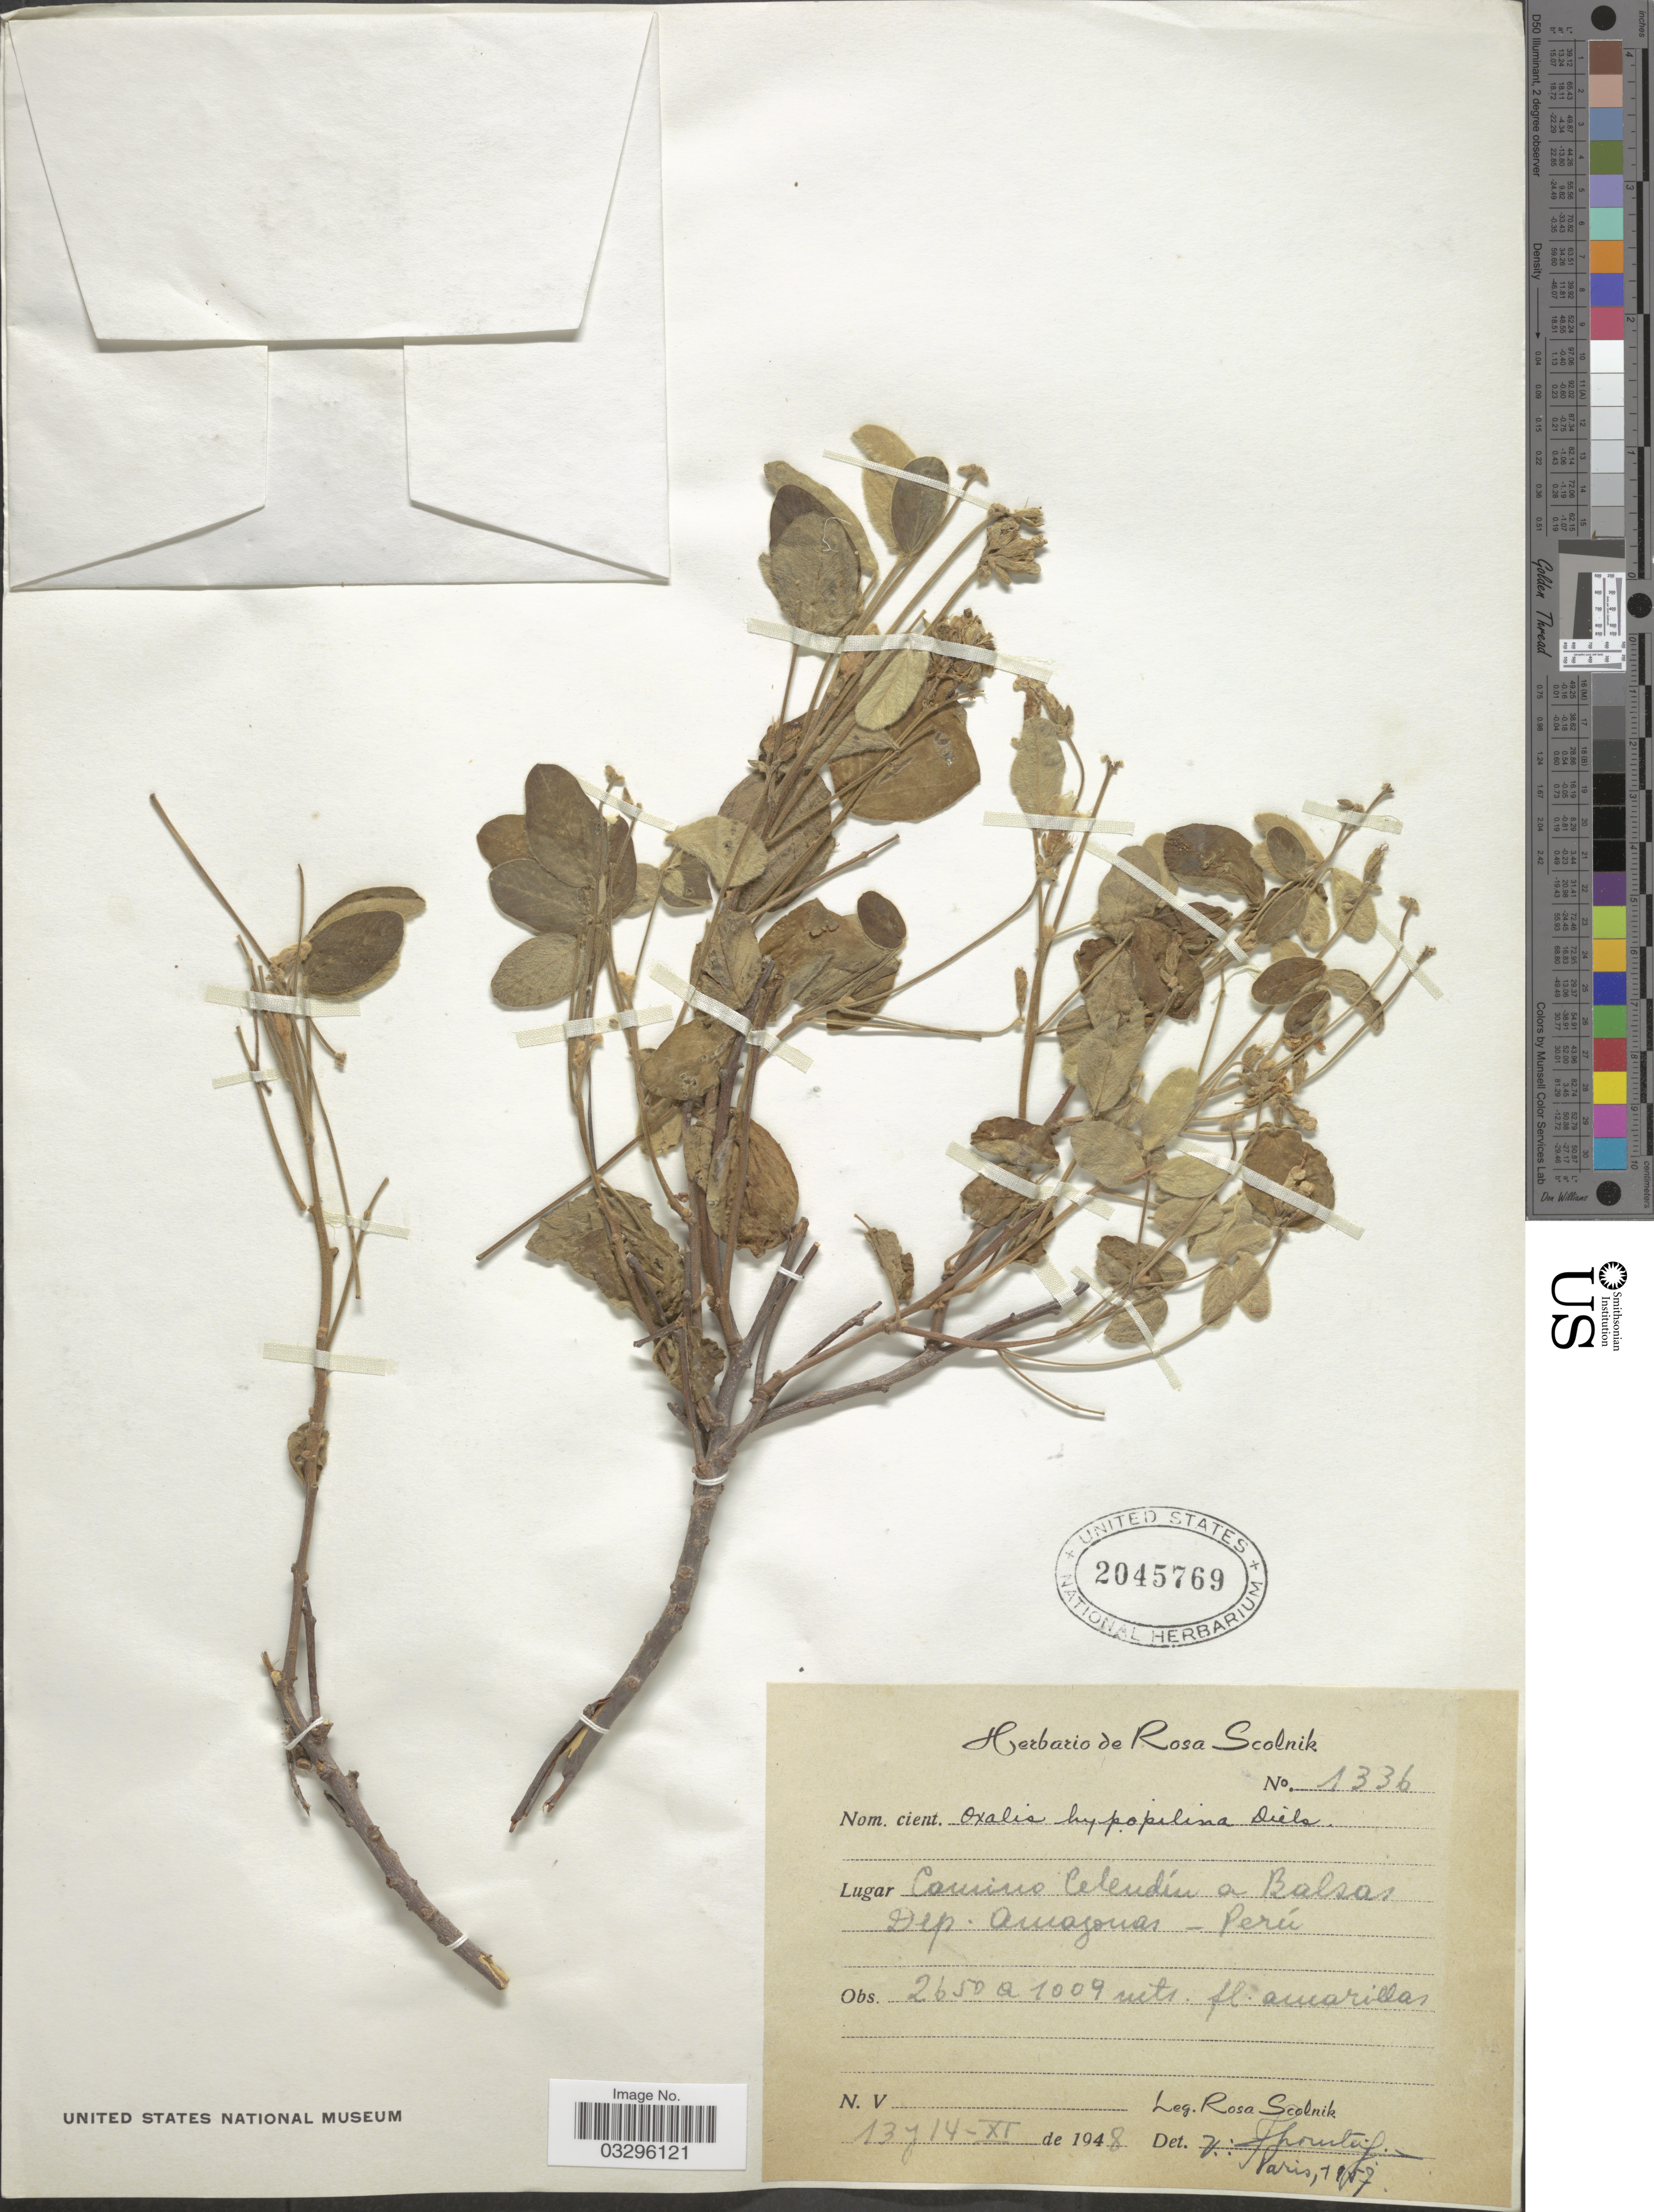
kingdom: Plantae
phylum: Tracheophyta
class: Magnoliopsida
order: Oxalidales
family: Oxalidaceae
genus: Oxalis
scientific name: Oxalis psoraloides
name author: Kunth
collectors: R. Scolnik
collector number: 1336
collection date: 1948-11-13/1948-11-14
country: Peru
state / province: Amazonas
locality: Camino Celendín a Balsas. Dep. Amazonas.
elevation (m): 1009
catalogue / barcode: US 2045769